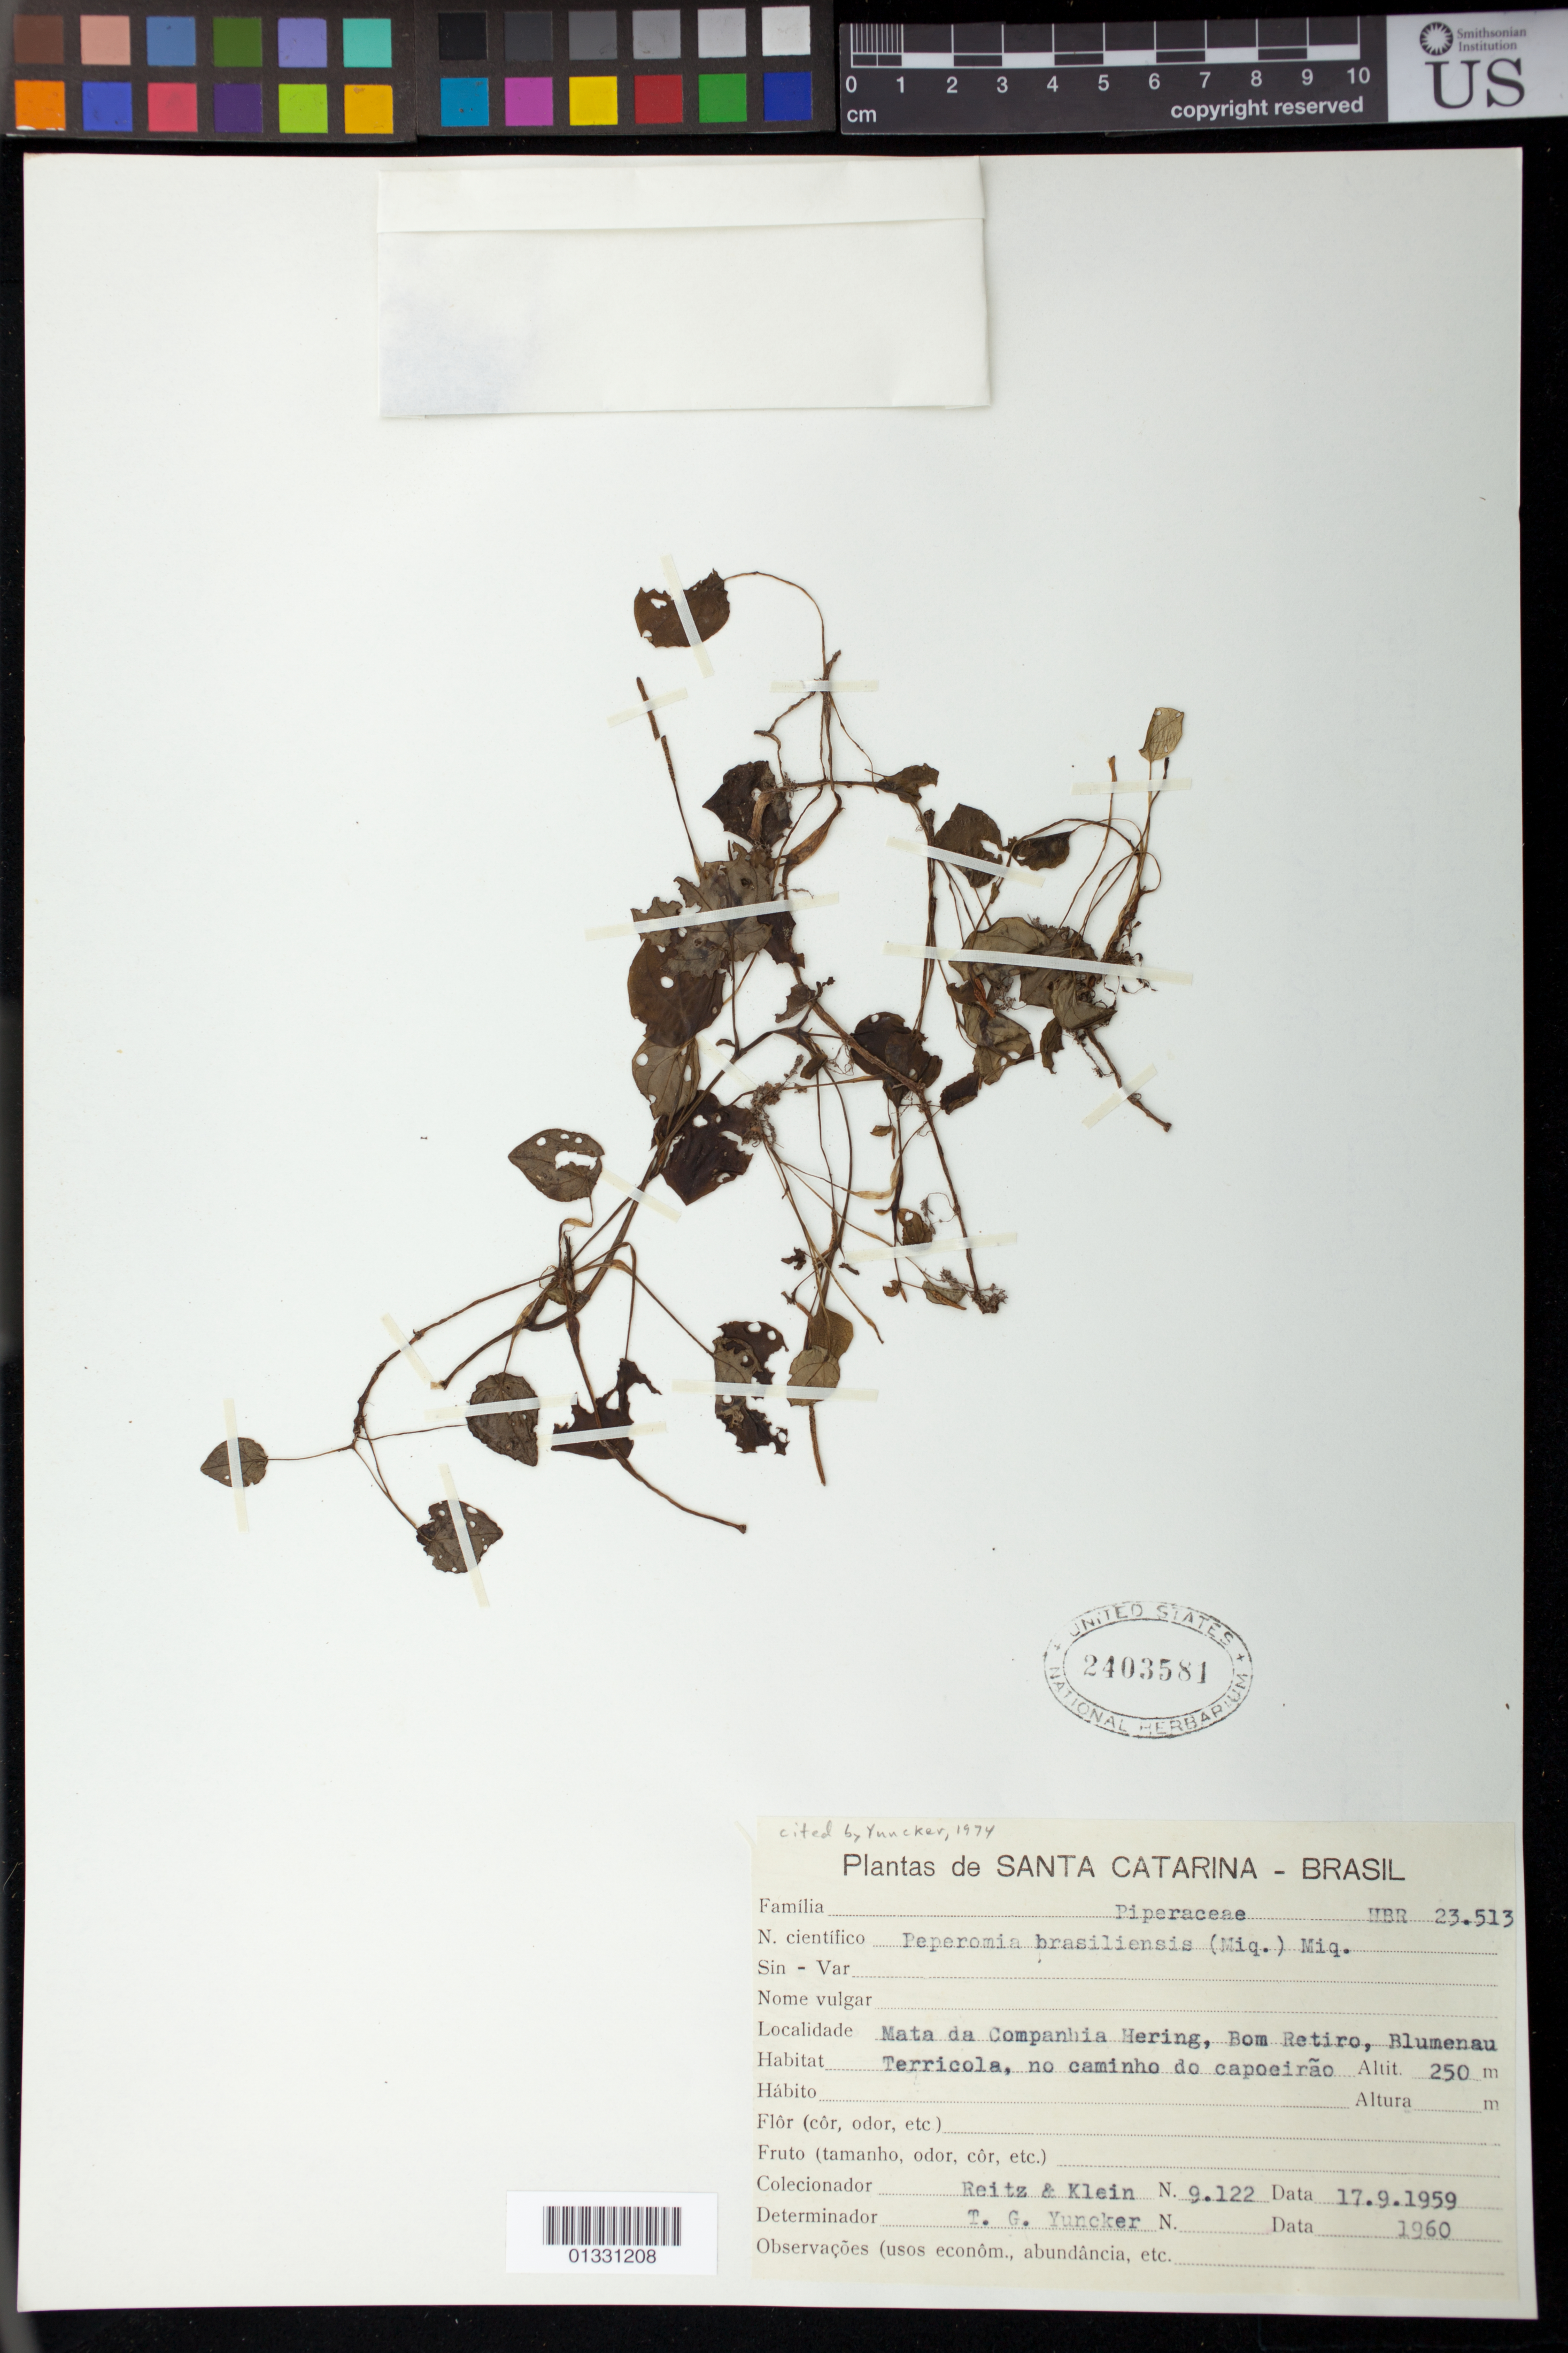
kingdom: Plantae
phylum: Tracheophyta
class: Magnoliopsida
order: Piperales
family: Piperaceae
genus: Peperomia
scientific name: Peperomia brasiliensis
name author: (Miq.) Miq.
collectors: R. Reitz & R. M. Klein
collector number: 9122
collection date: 1959-09-17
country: Brazil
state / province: Santa Catarina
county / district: Blumenau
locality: Mata da Companhia Hering, Bom Retiro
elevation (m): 250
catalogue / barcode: US 2403581